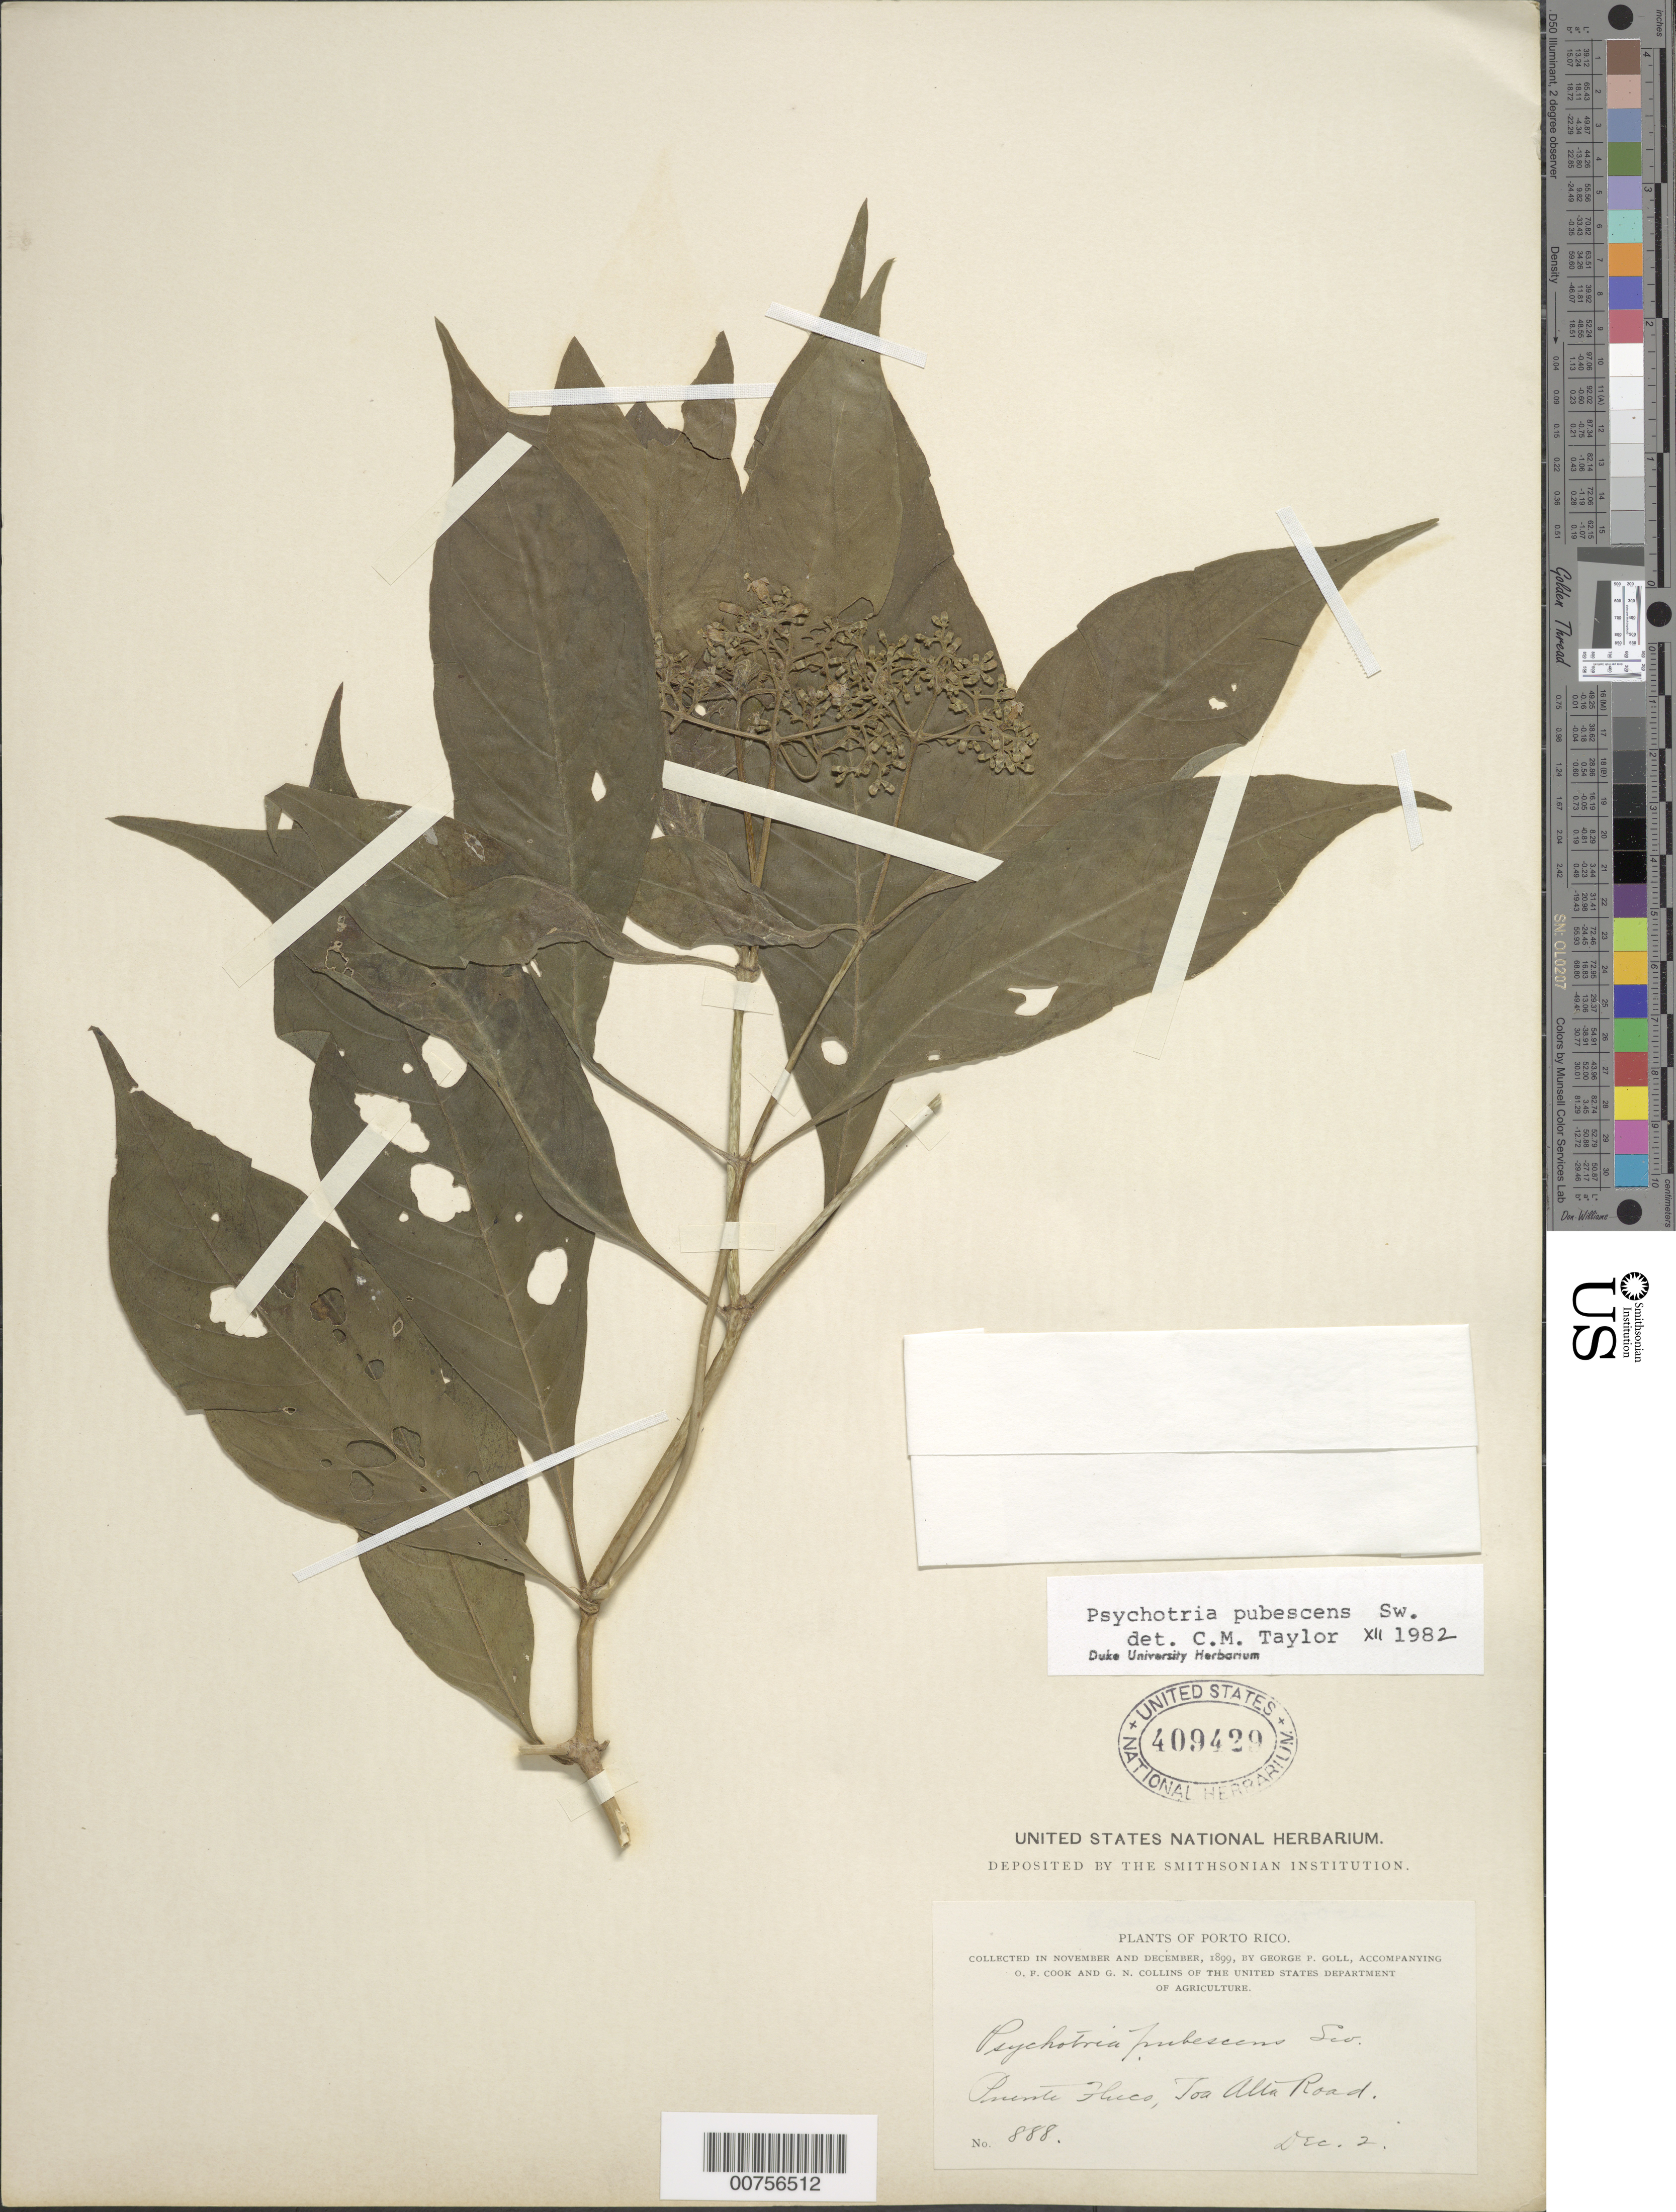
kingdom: Plantae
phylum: Tracheophyta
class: Magnoliopsida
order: Gentianales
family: Rubiaceae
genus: Psychotria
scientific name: Psychotria pubescens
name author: Sw.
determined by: Taylor, Charlotte M.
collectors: G. Goll, O. F. Cook & G. N. Collins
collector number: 888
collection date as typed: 02 Dec 1899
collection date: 1899-12-02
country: Puerto Rico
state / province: Toa Alta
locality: Puente Flaco, Toa Alta Road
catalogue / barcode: US 409429